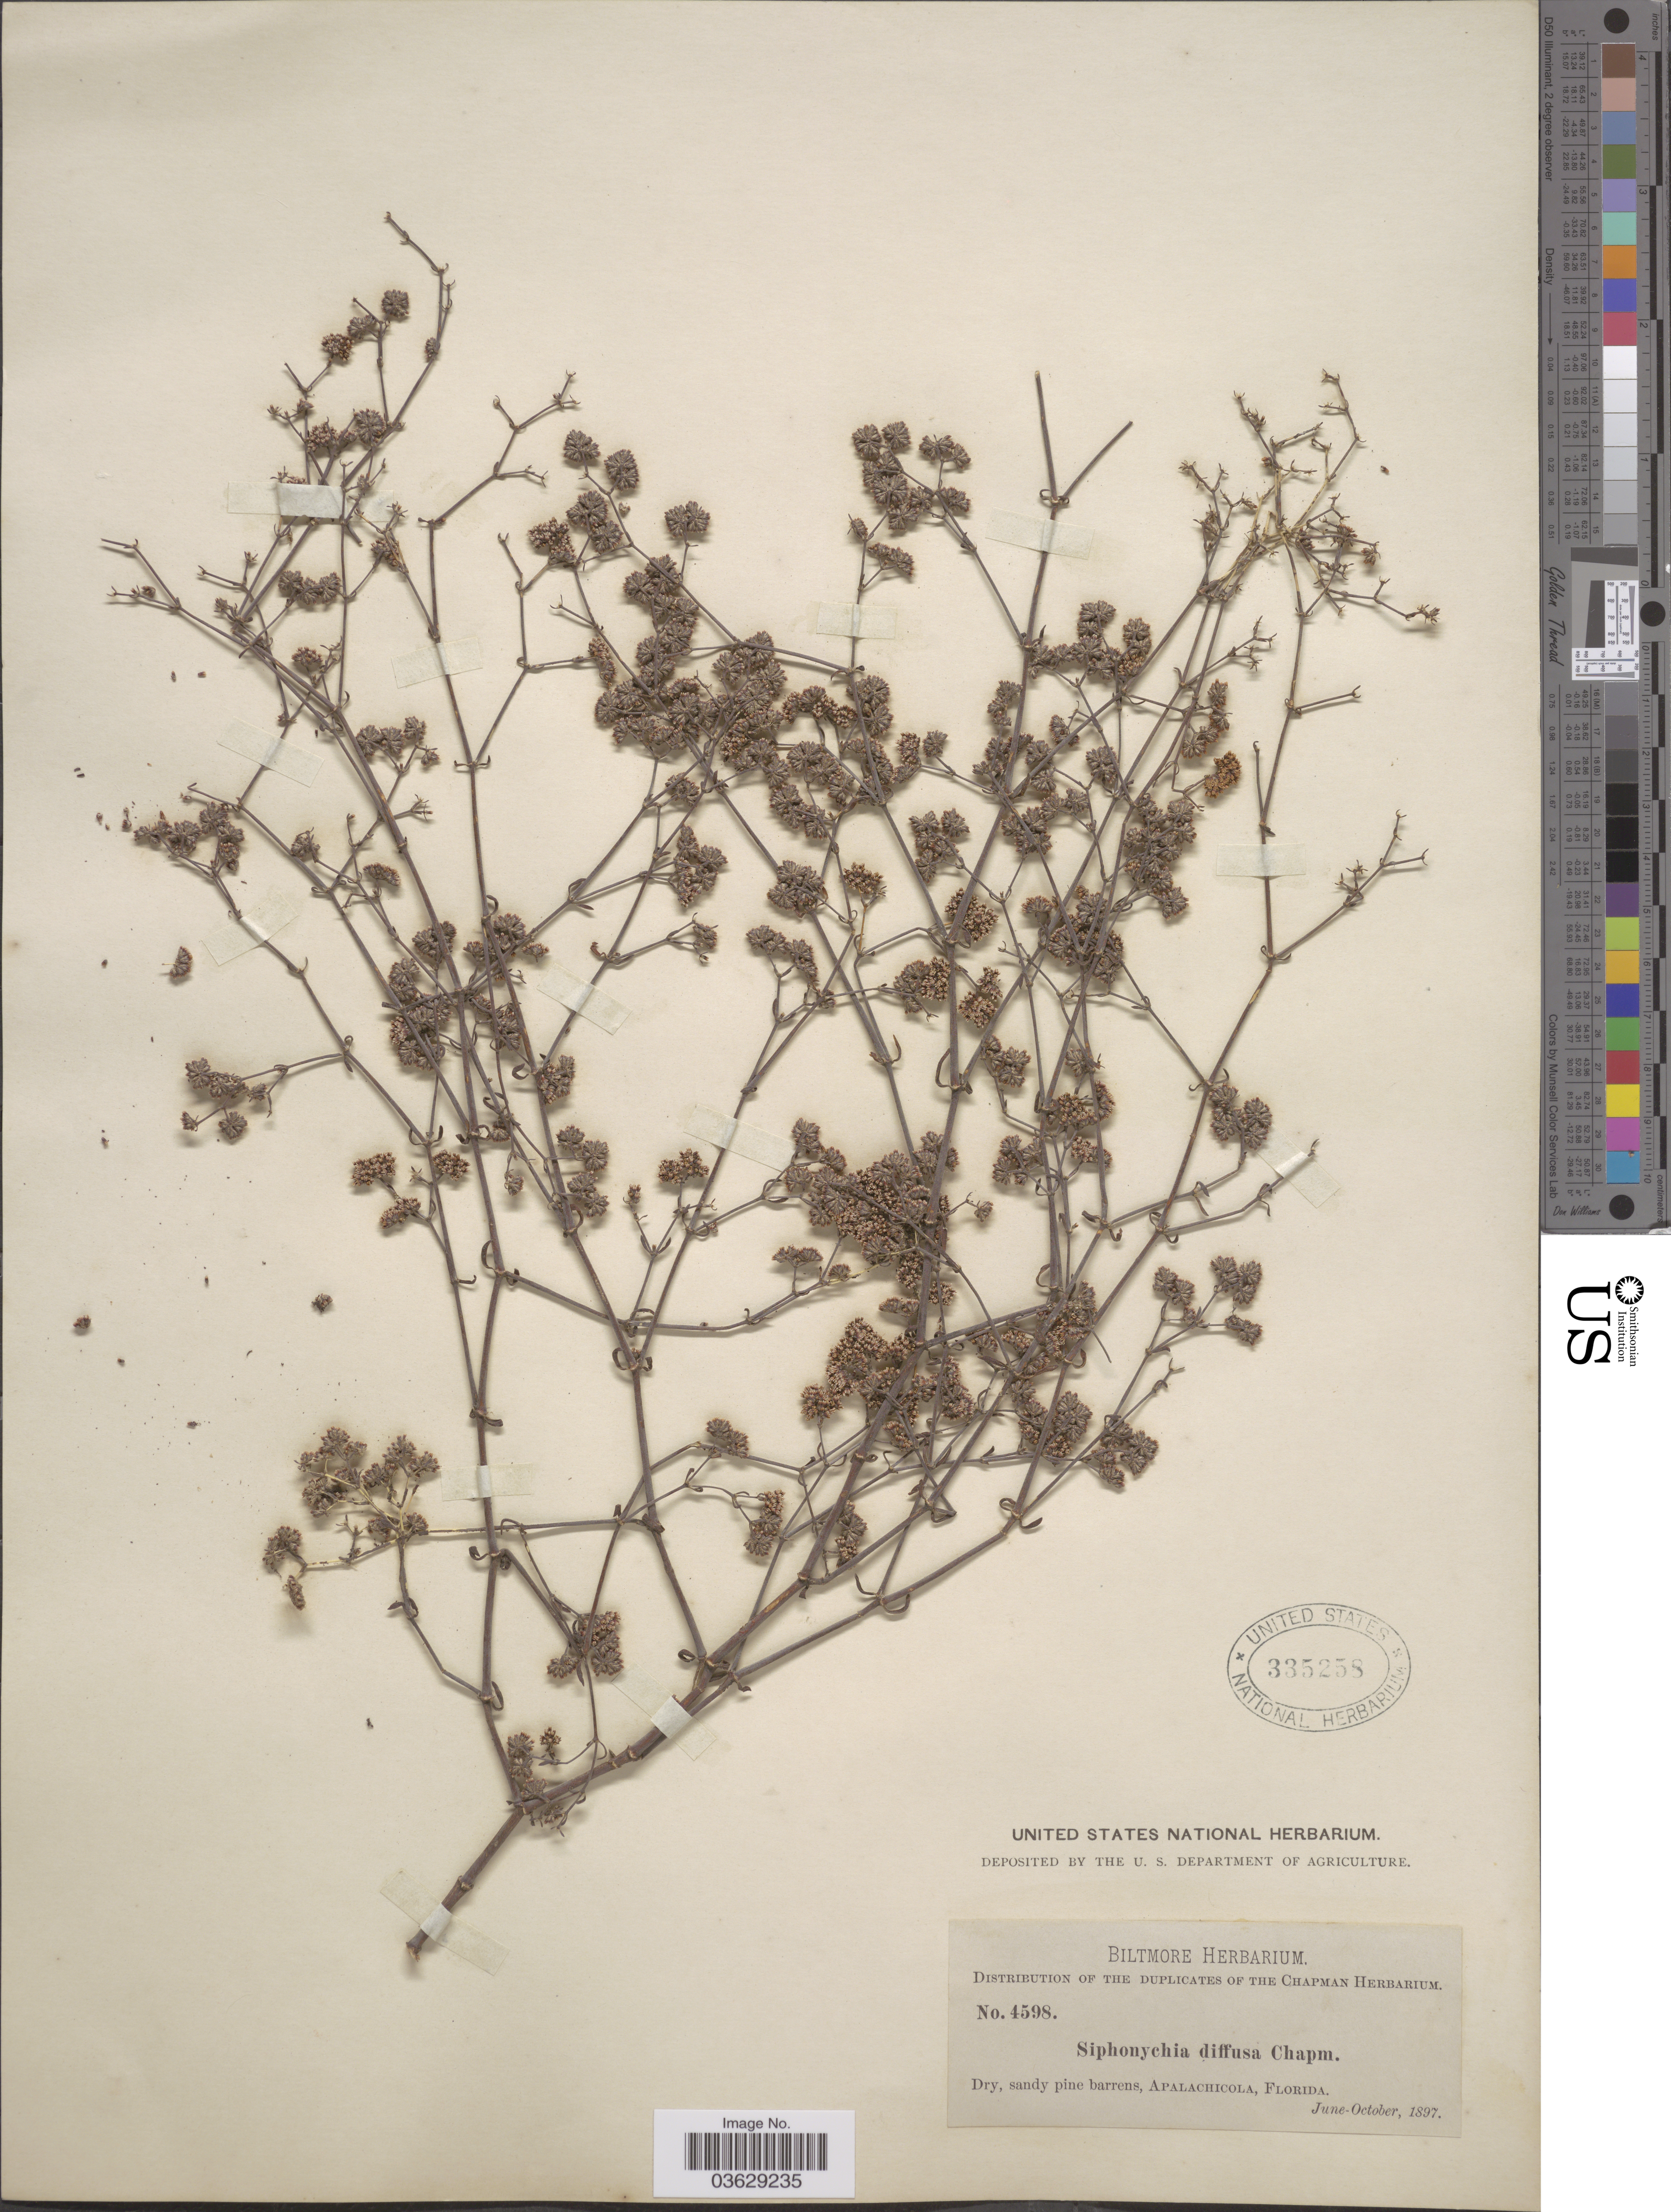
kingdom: Plantae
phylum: Tracheophyta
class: Magnoliopsida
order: Caryophyllales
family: Caryophyllaceae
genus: Paronychia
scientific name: Paronychia patula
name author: Shinners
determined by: Strong, Mark T., (BOT), Smithsonian Institution - National Museum of Natural History (UNITED STATES)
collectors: ex herb. Biltmore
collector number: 4598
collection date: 1897-06/1897-10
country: United States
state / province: Florida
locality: Apalachicola.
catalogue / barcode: US 335258